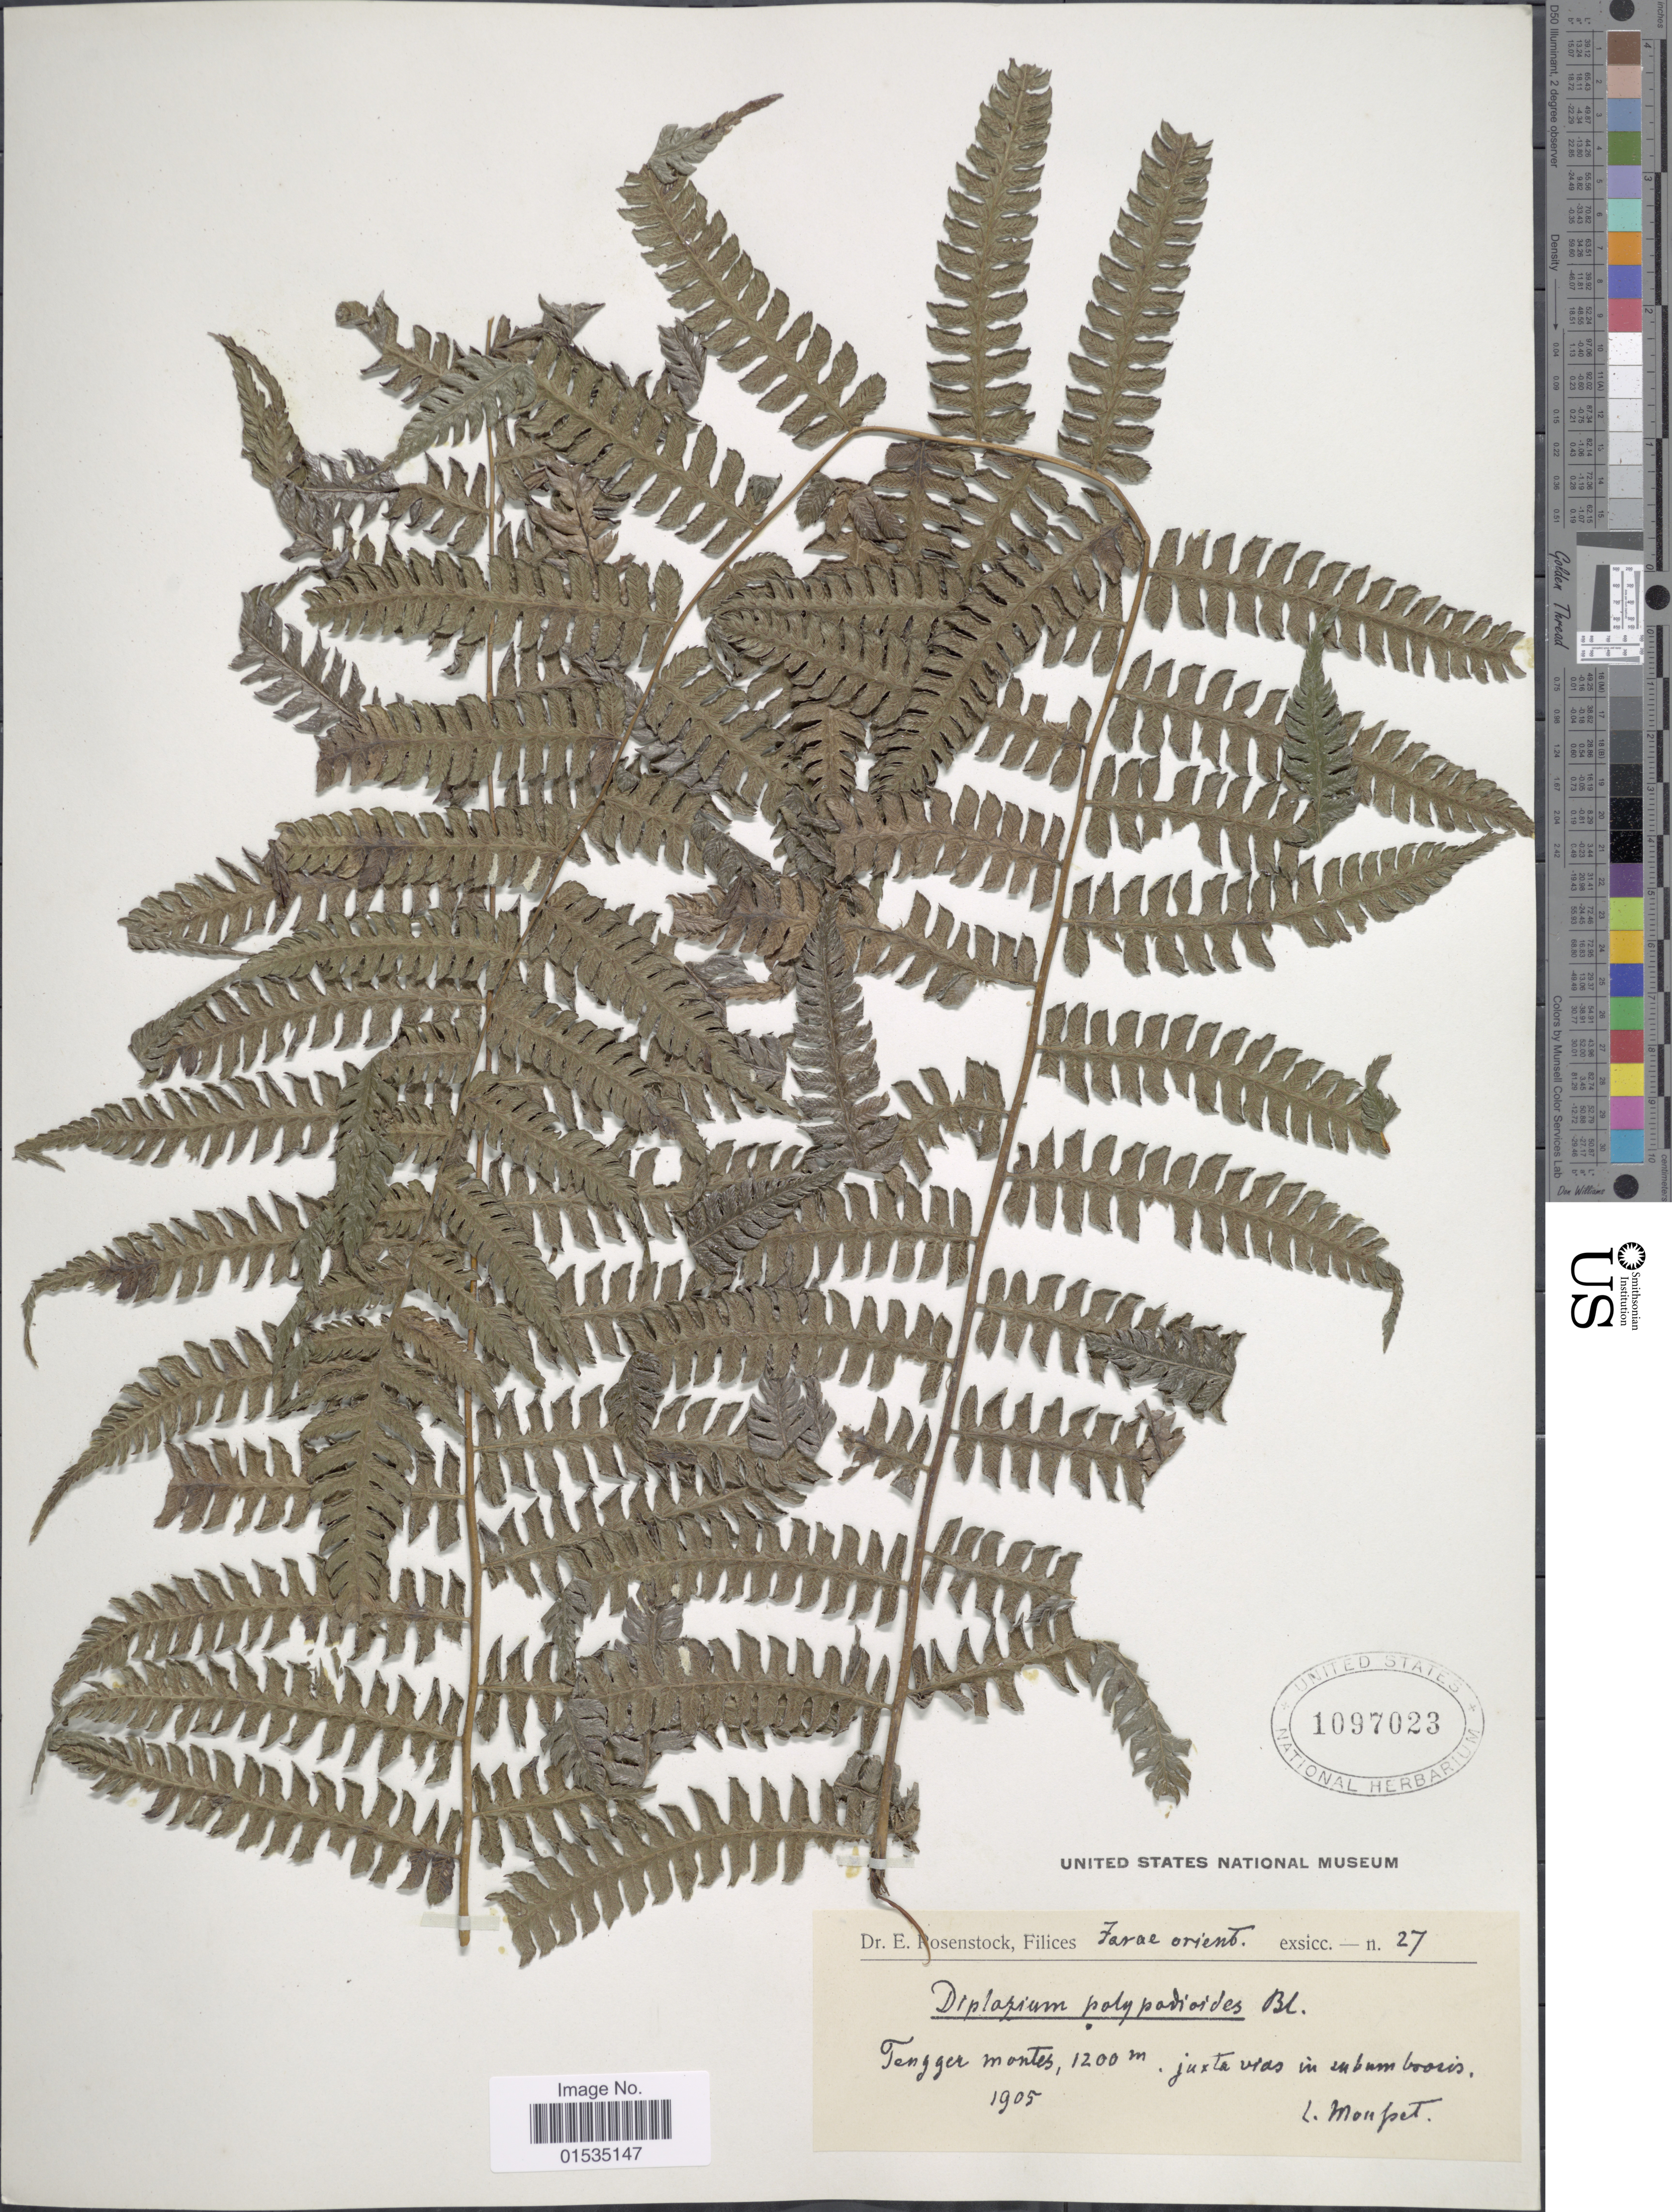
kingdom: Plantae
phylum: Tracheophyta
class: Polypodiopsida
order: Polypodiales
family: Athyriaceae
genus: Diplazium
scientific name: Diplazium polypodioides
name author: Blume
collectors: L. Moupet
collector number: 27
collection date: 1905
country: Indonesia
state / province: Java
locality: Tengger montes, juxta in inkram booris [interpreted]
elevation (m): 1200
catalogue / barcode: US 1097023